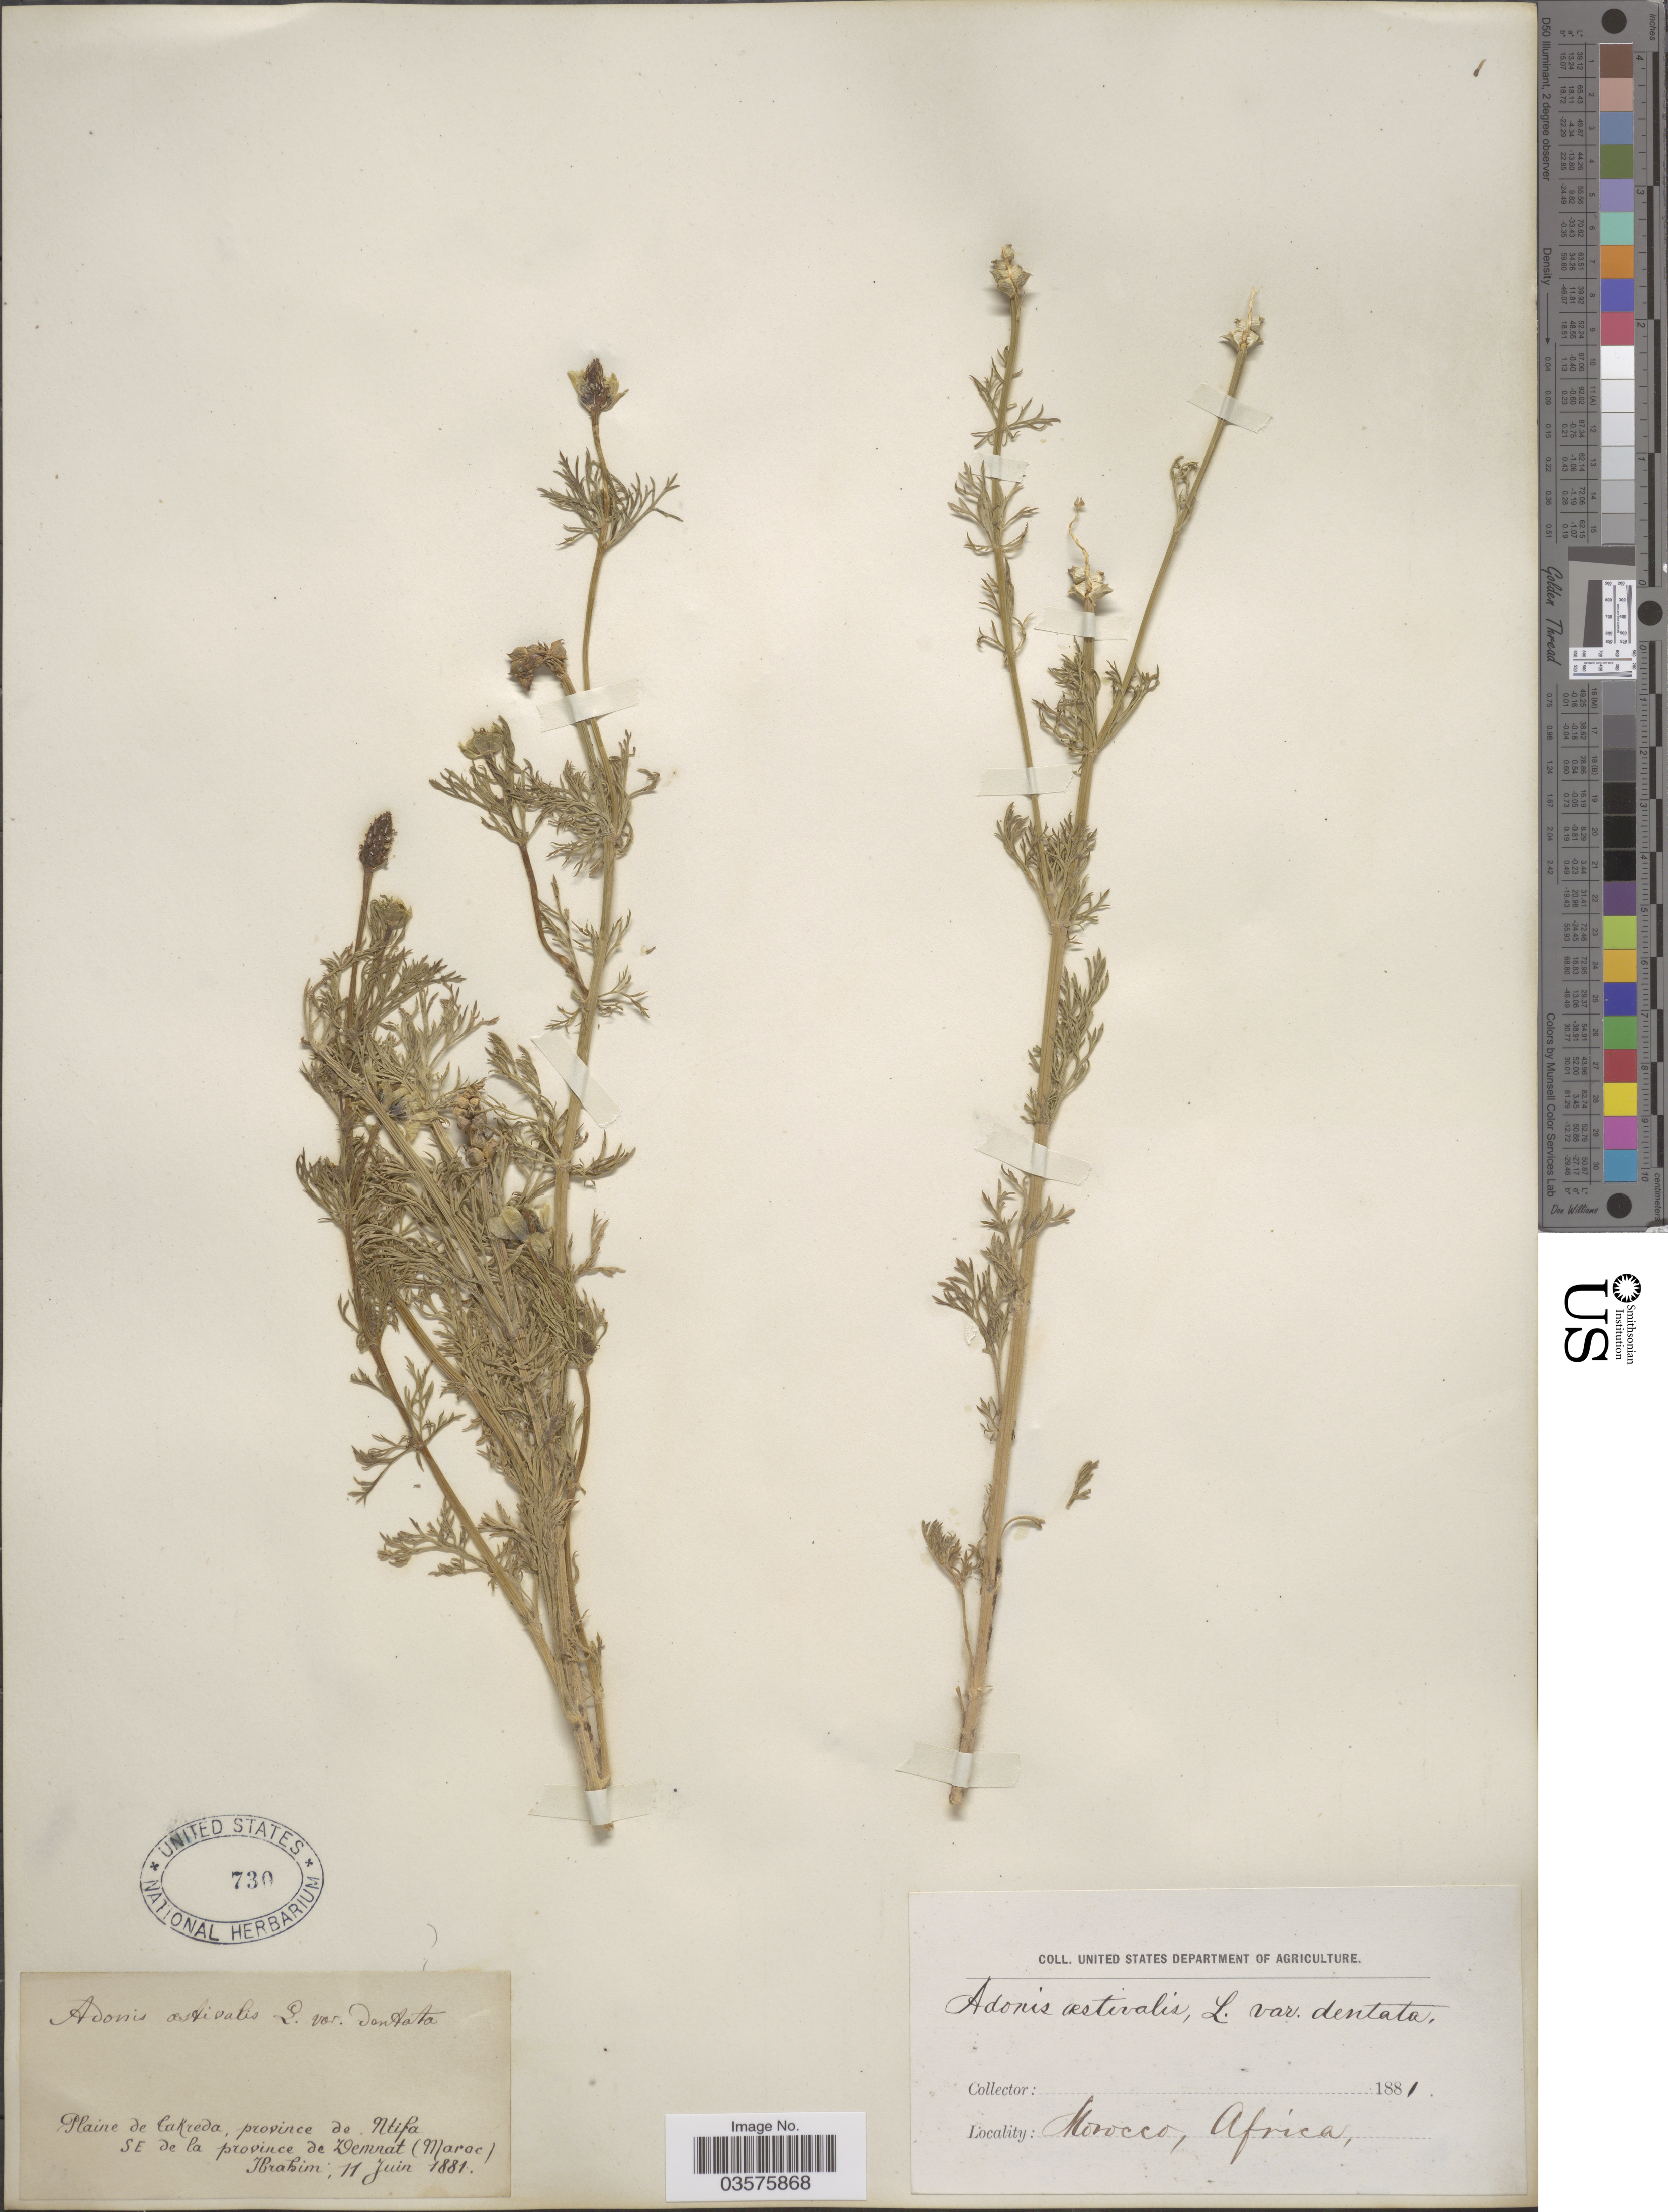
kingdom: Plantae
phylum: Tracheophyta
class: Magnoliopsida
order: Ranunculales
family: Ranunculaceae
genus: Adonis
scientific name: Adonis aestivalis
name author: L.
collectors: -. Ibrahim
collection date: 1881-06-11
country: Morocco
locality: Plaine de Cakreda, province de Ntifa SE de la province de Demrat (Maroc).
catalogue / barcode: US 730